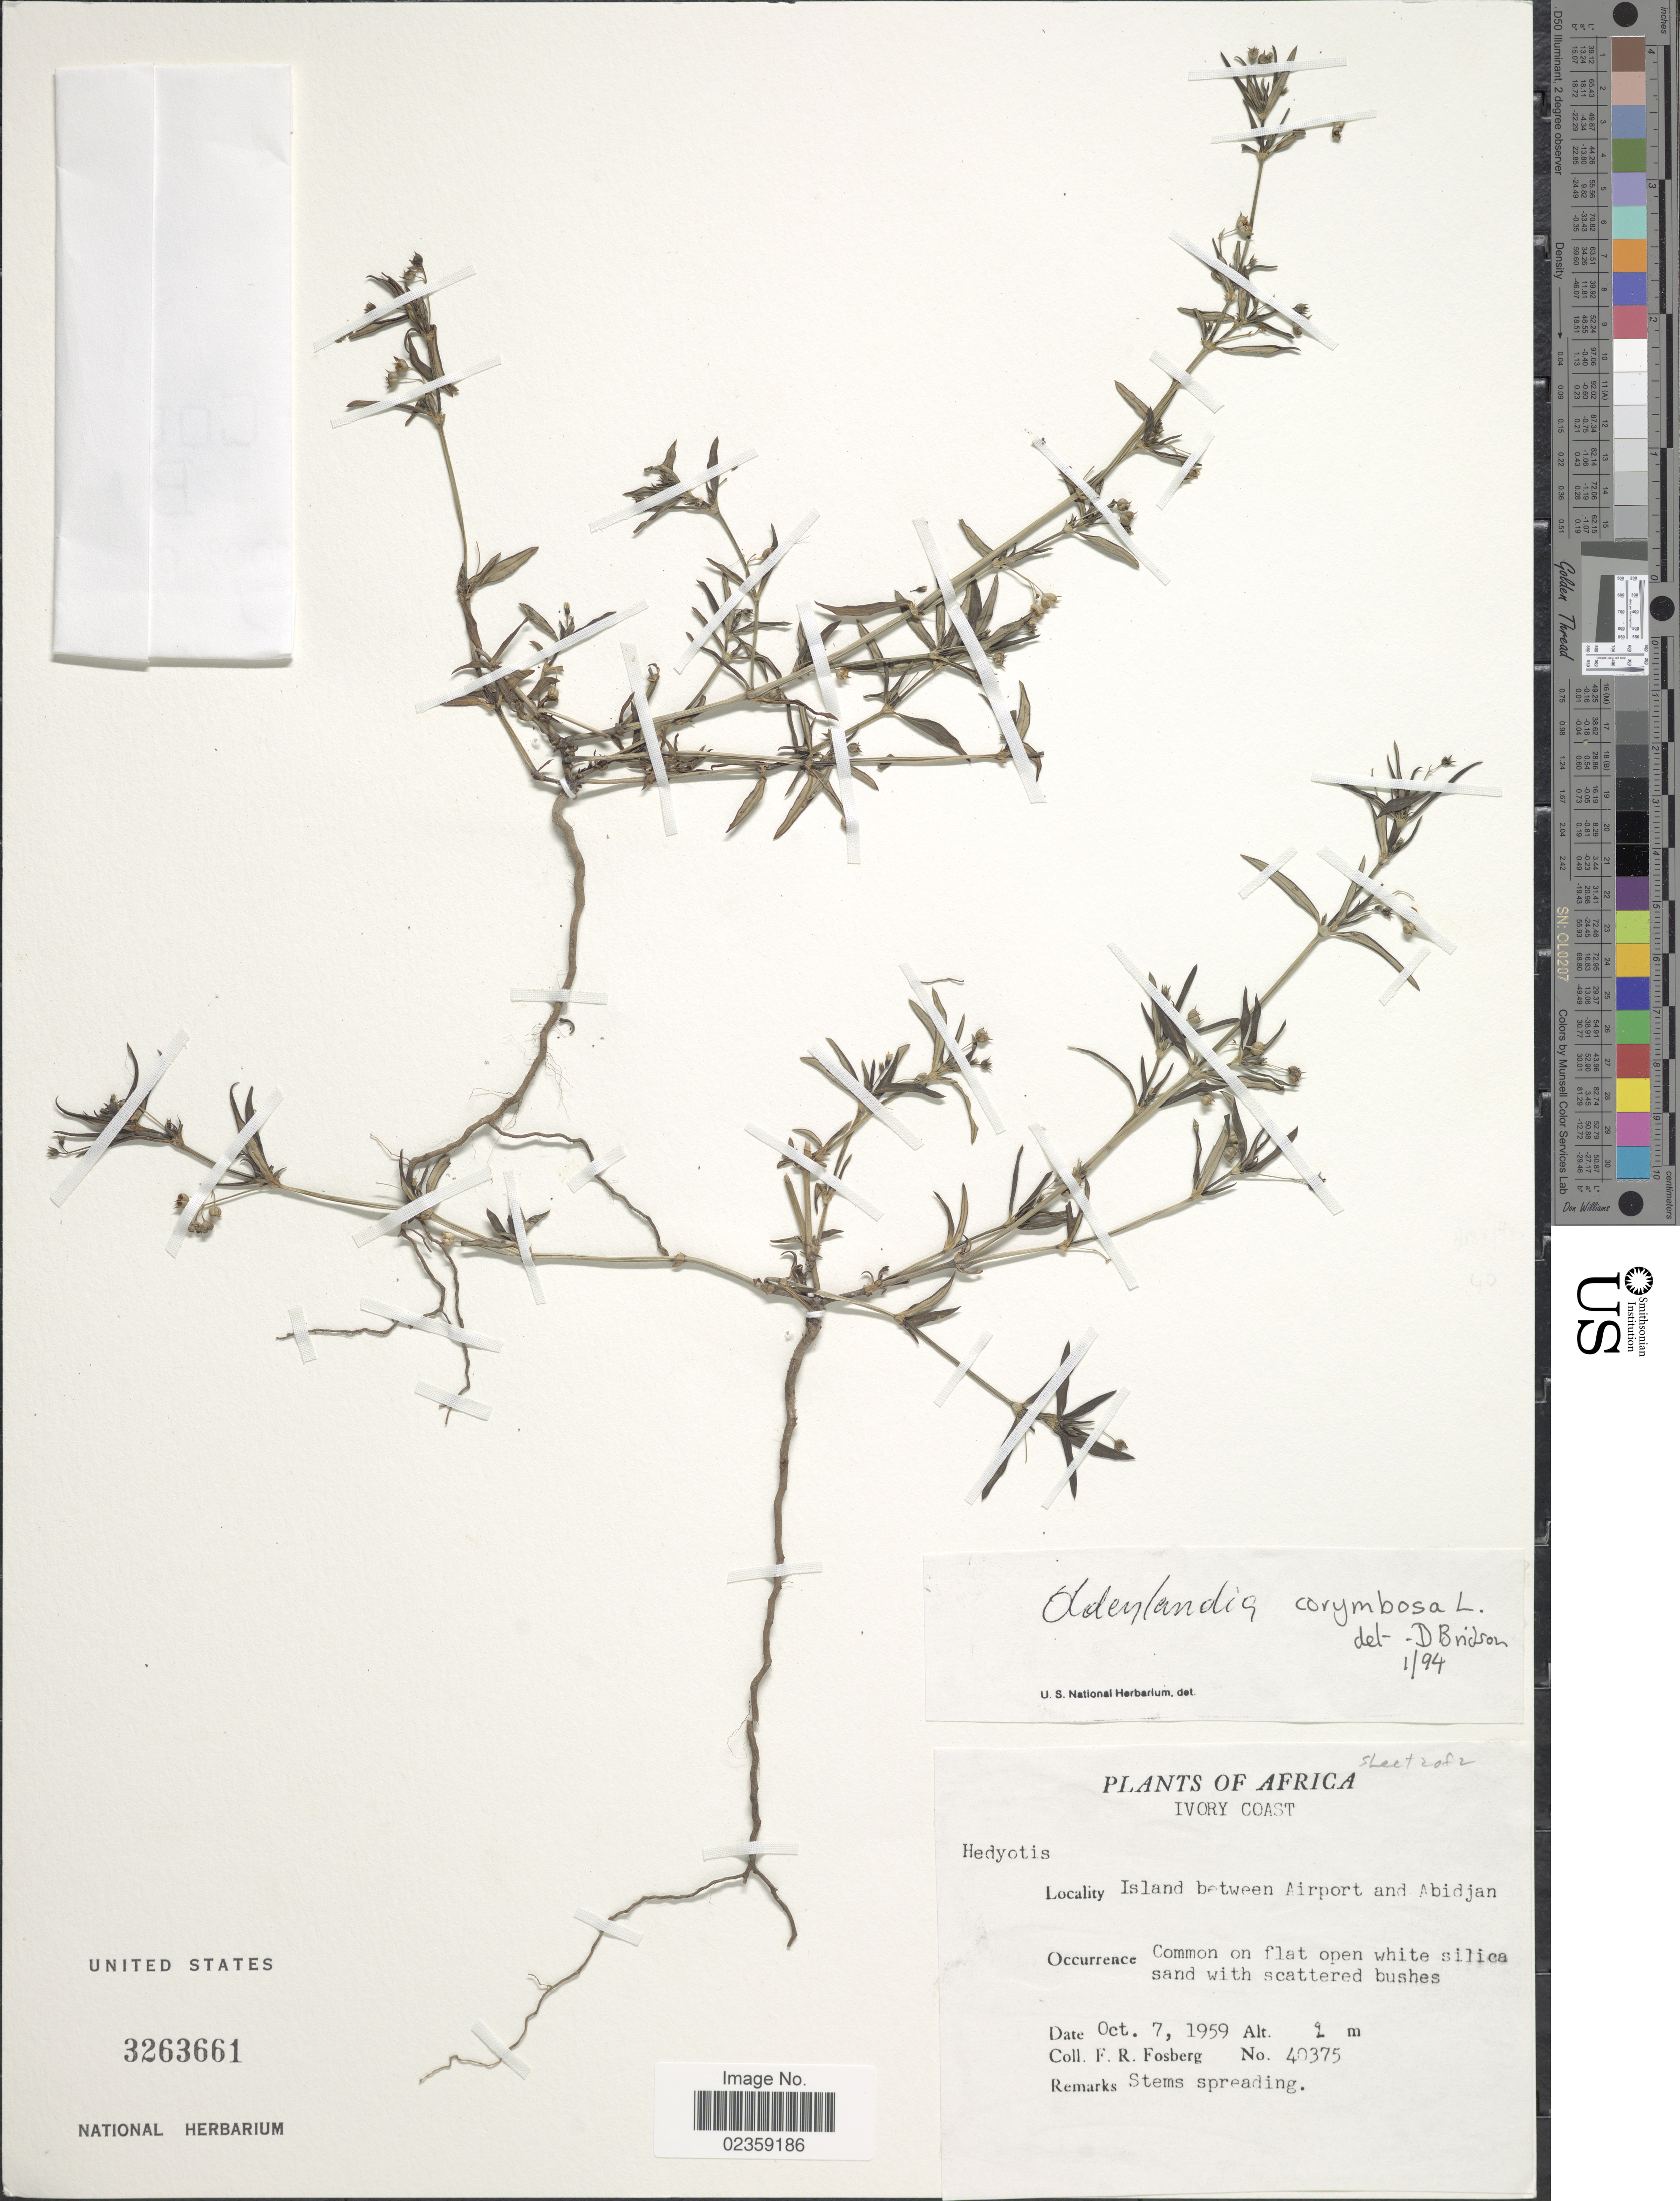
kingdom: Plantae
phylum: Tracheophyta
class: Magnoliopsida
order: Gentianales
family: Rubiaceae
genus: Oldenlandia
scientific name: Oldenlandia corymbosa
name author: L.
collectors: F. R. Fosberg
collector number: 40375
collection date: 1959-10-07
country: Ivory Coast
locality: Island between Airport and Abidjan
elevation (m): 2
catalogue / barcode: US 3263661